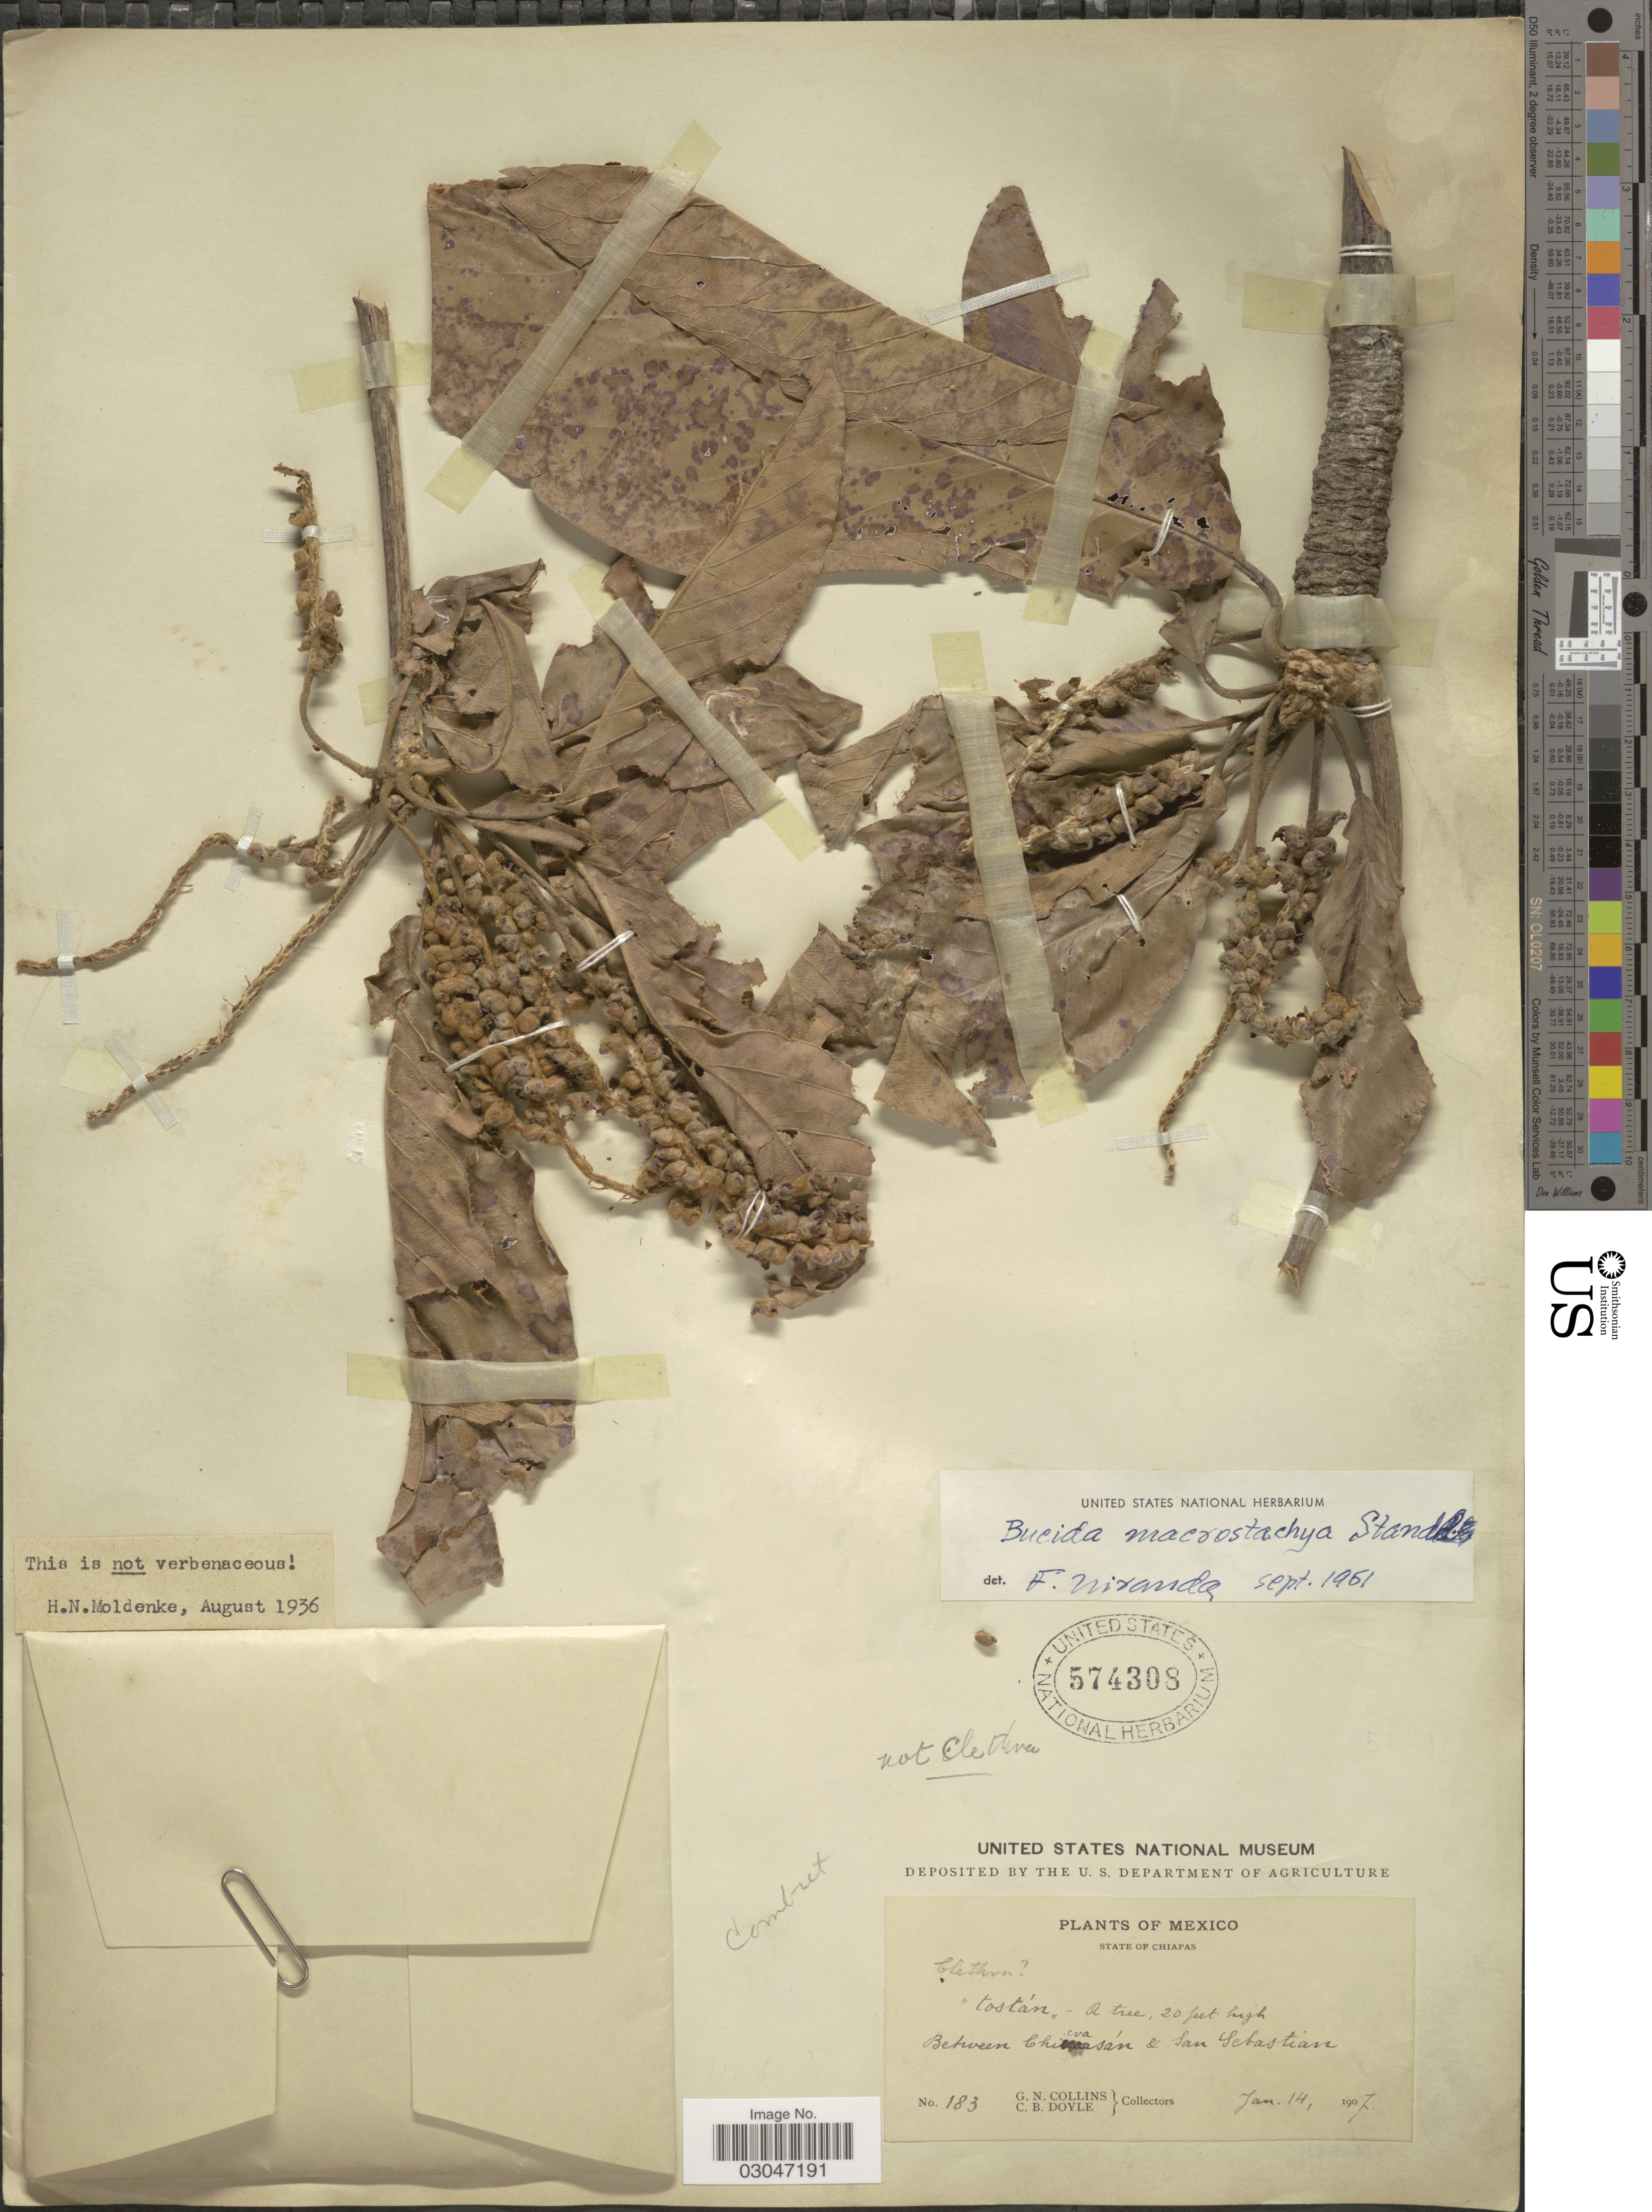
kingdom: Plantae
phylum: Tracheophyta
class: Magnoliopsida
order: Myrtales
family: Combretaceae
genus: Terminalia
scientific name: Terminalia macrostachya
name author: (Standl.) Alwan & Stace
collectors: G. Collins & C. Doyle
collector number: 183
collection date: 1907-01-14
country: Mexico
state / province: Chiapas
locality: Between Chicoasán & San Sebastian.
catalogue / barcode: US 574308